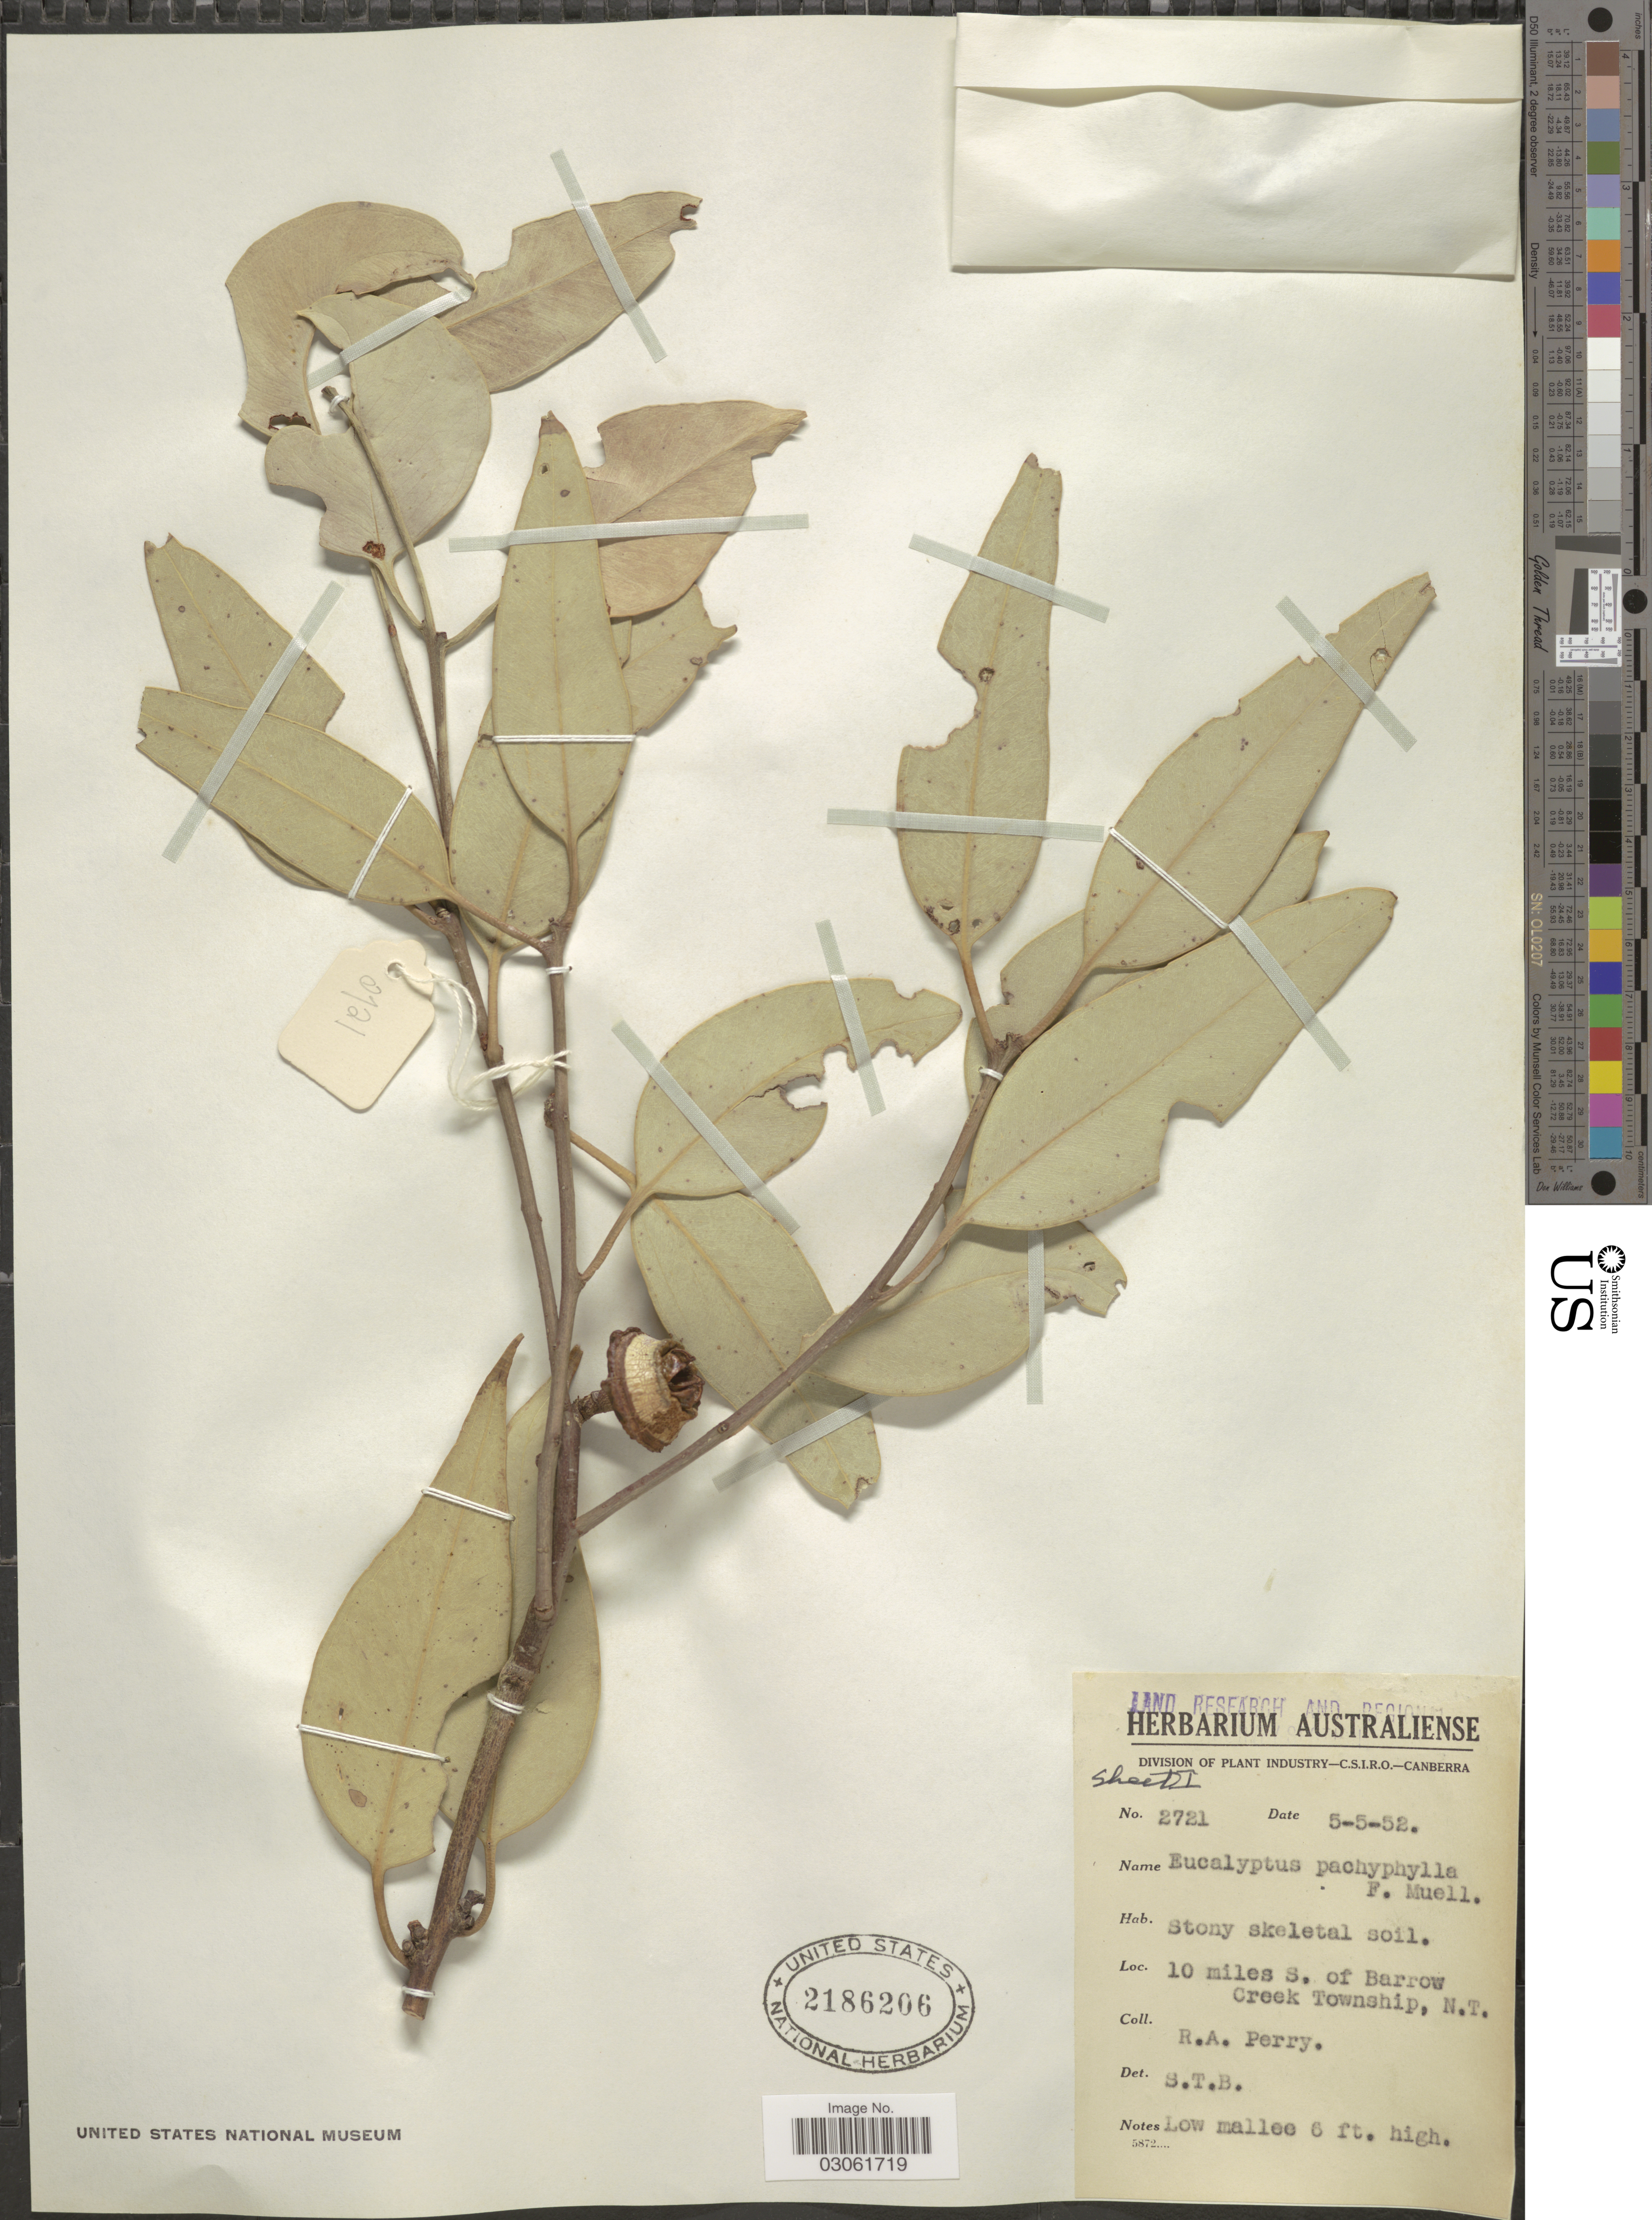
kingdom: Plantae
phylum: Tracheophyta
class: Magnoliopsida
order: Myrtales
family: Myrtaceae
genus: Eucalyptus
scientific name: Eucalyptus pachyloma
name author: Benth.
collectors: Perry, R. A.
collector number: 2721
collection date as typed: Transcribed d/m/y: 5/5/52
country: Australia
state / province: Northern Territory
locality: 10 miles S. of Barrow Creek Township.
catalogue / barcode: US 2186206